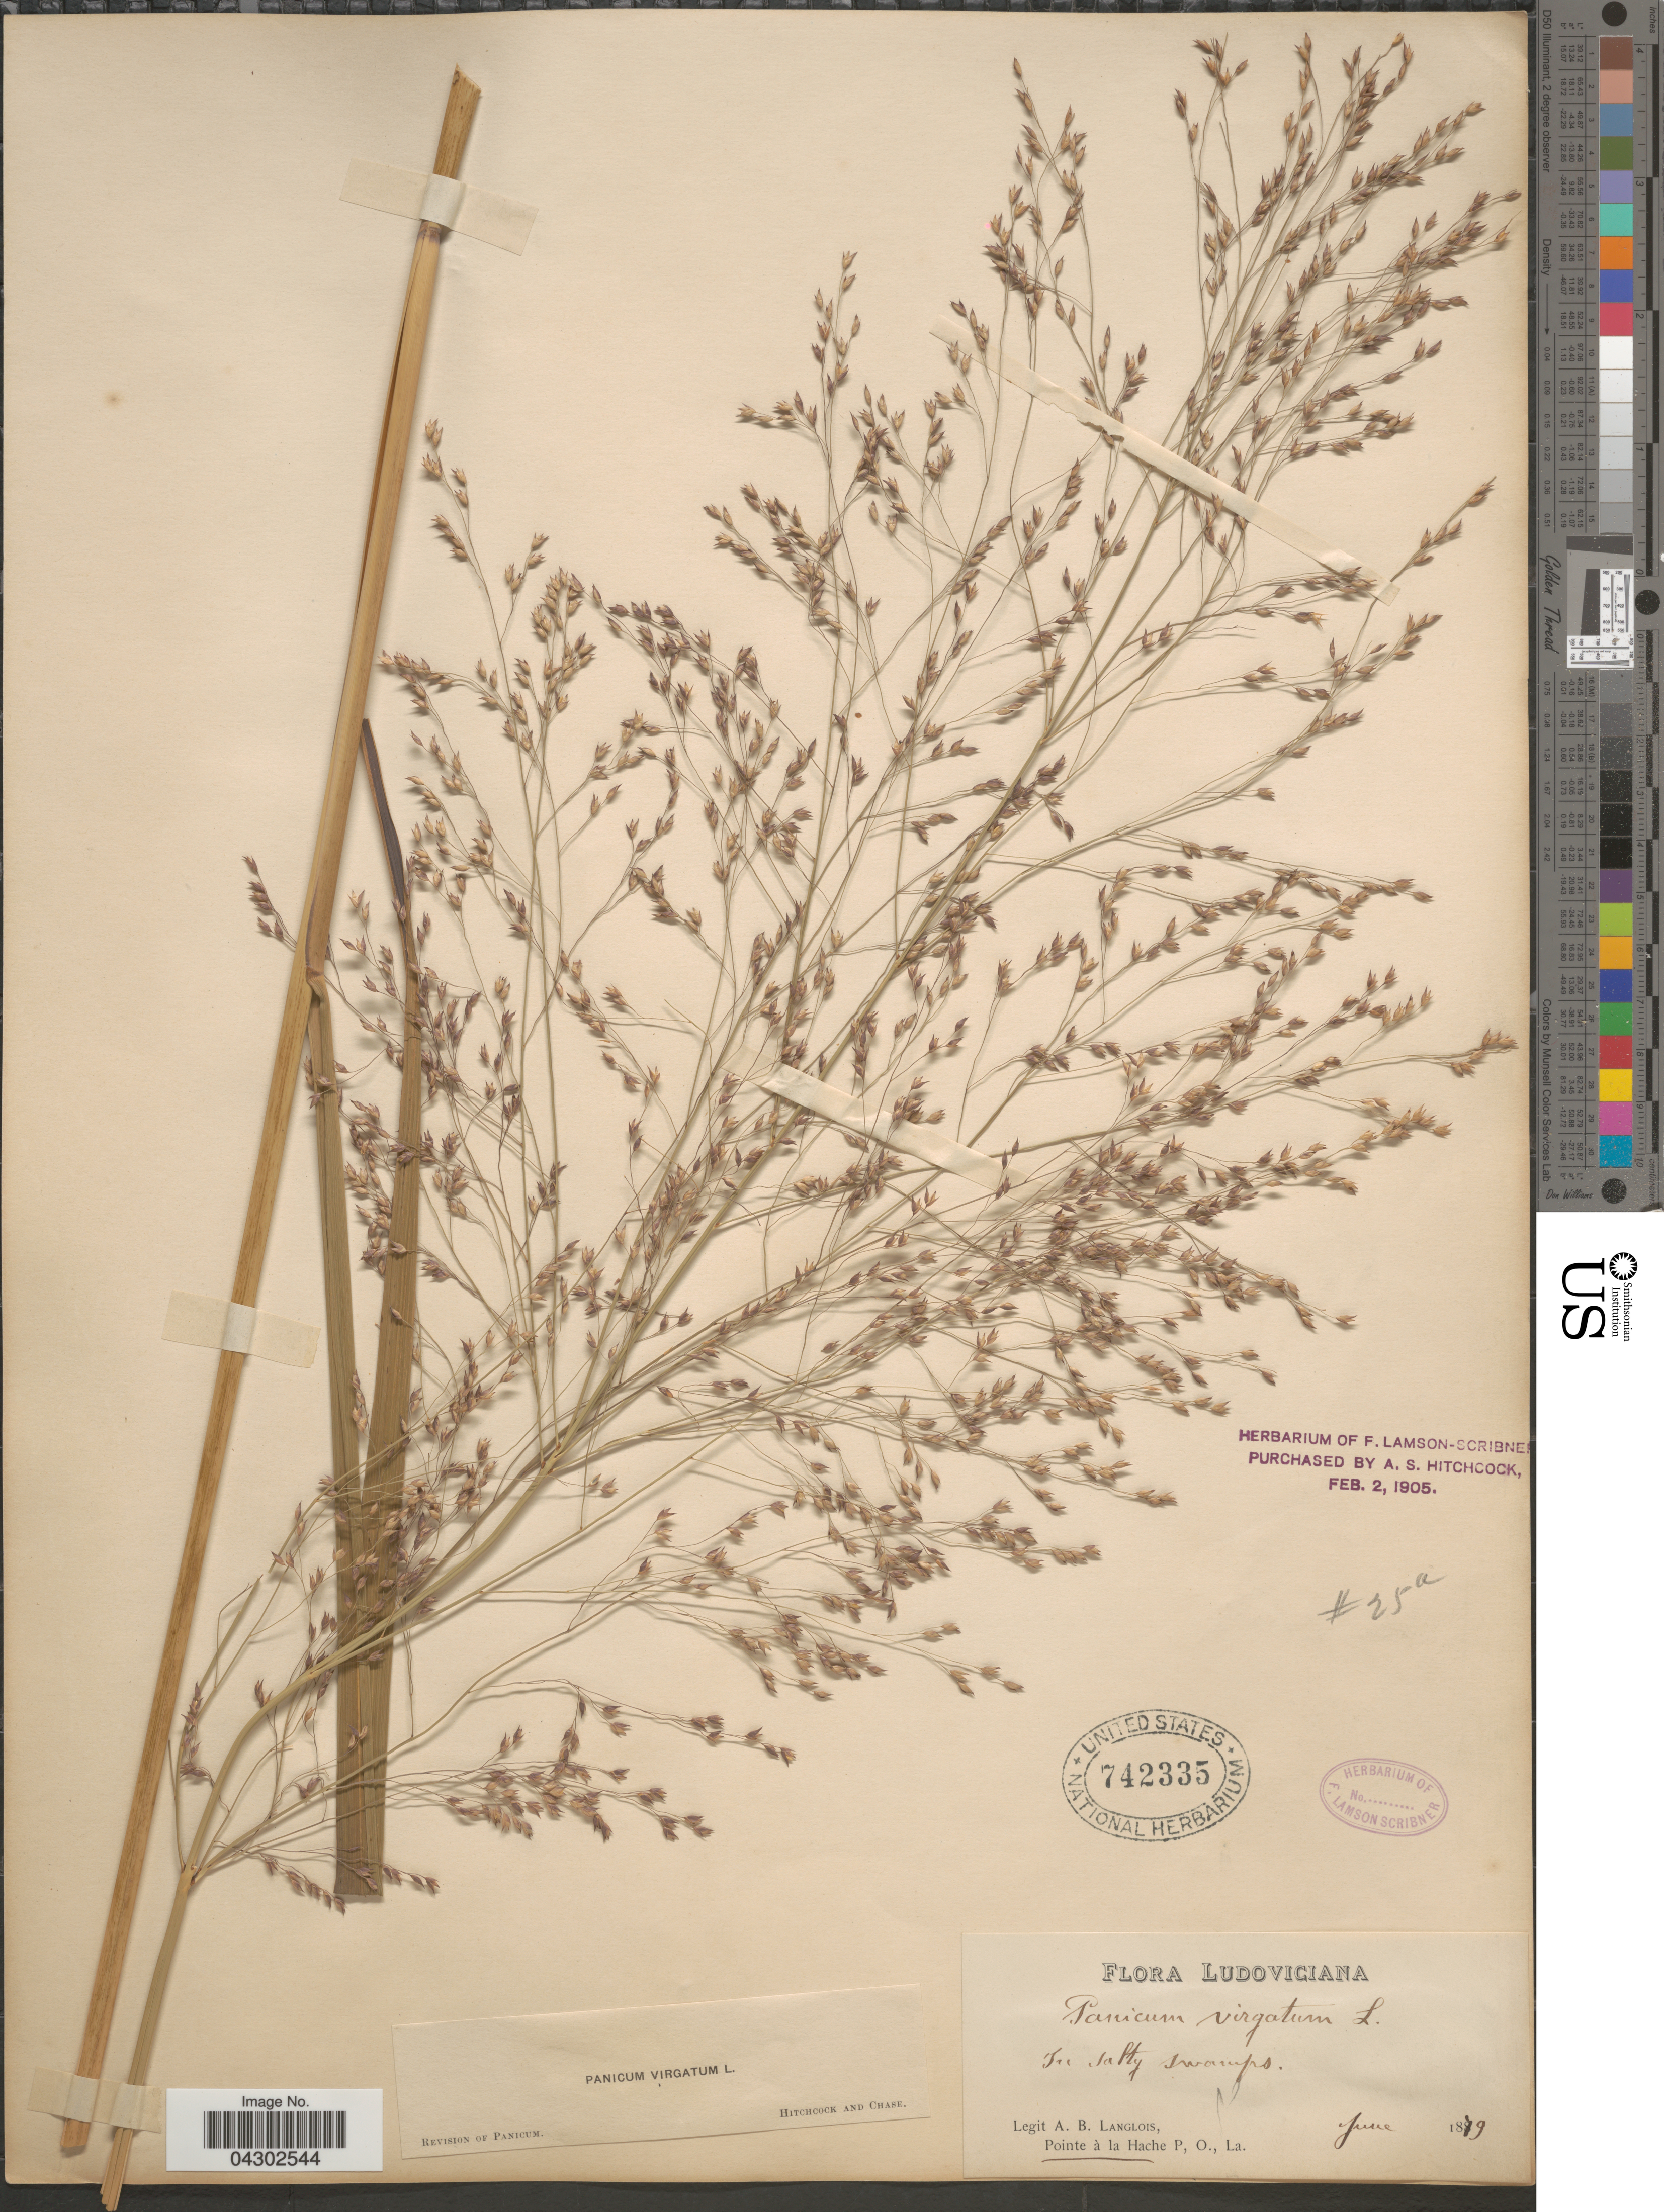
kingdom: Plantae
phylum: Tracheophyta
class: Liliopsida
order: Poales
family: Poaceae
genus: Panicum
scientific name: Panicum virgatum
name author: L.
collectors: A. Langlois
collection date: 1879-06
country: United States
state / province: Louisiana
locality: Ludoviciana. In salty swamps. Pointe à la Hache.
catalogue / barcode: US 742335